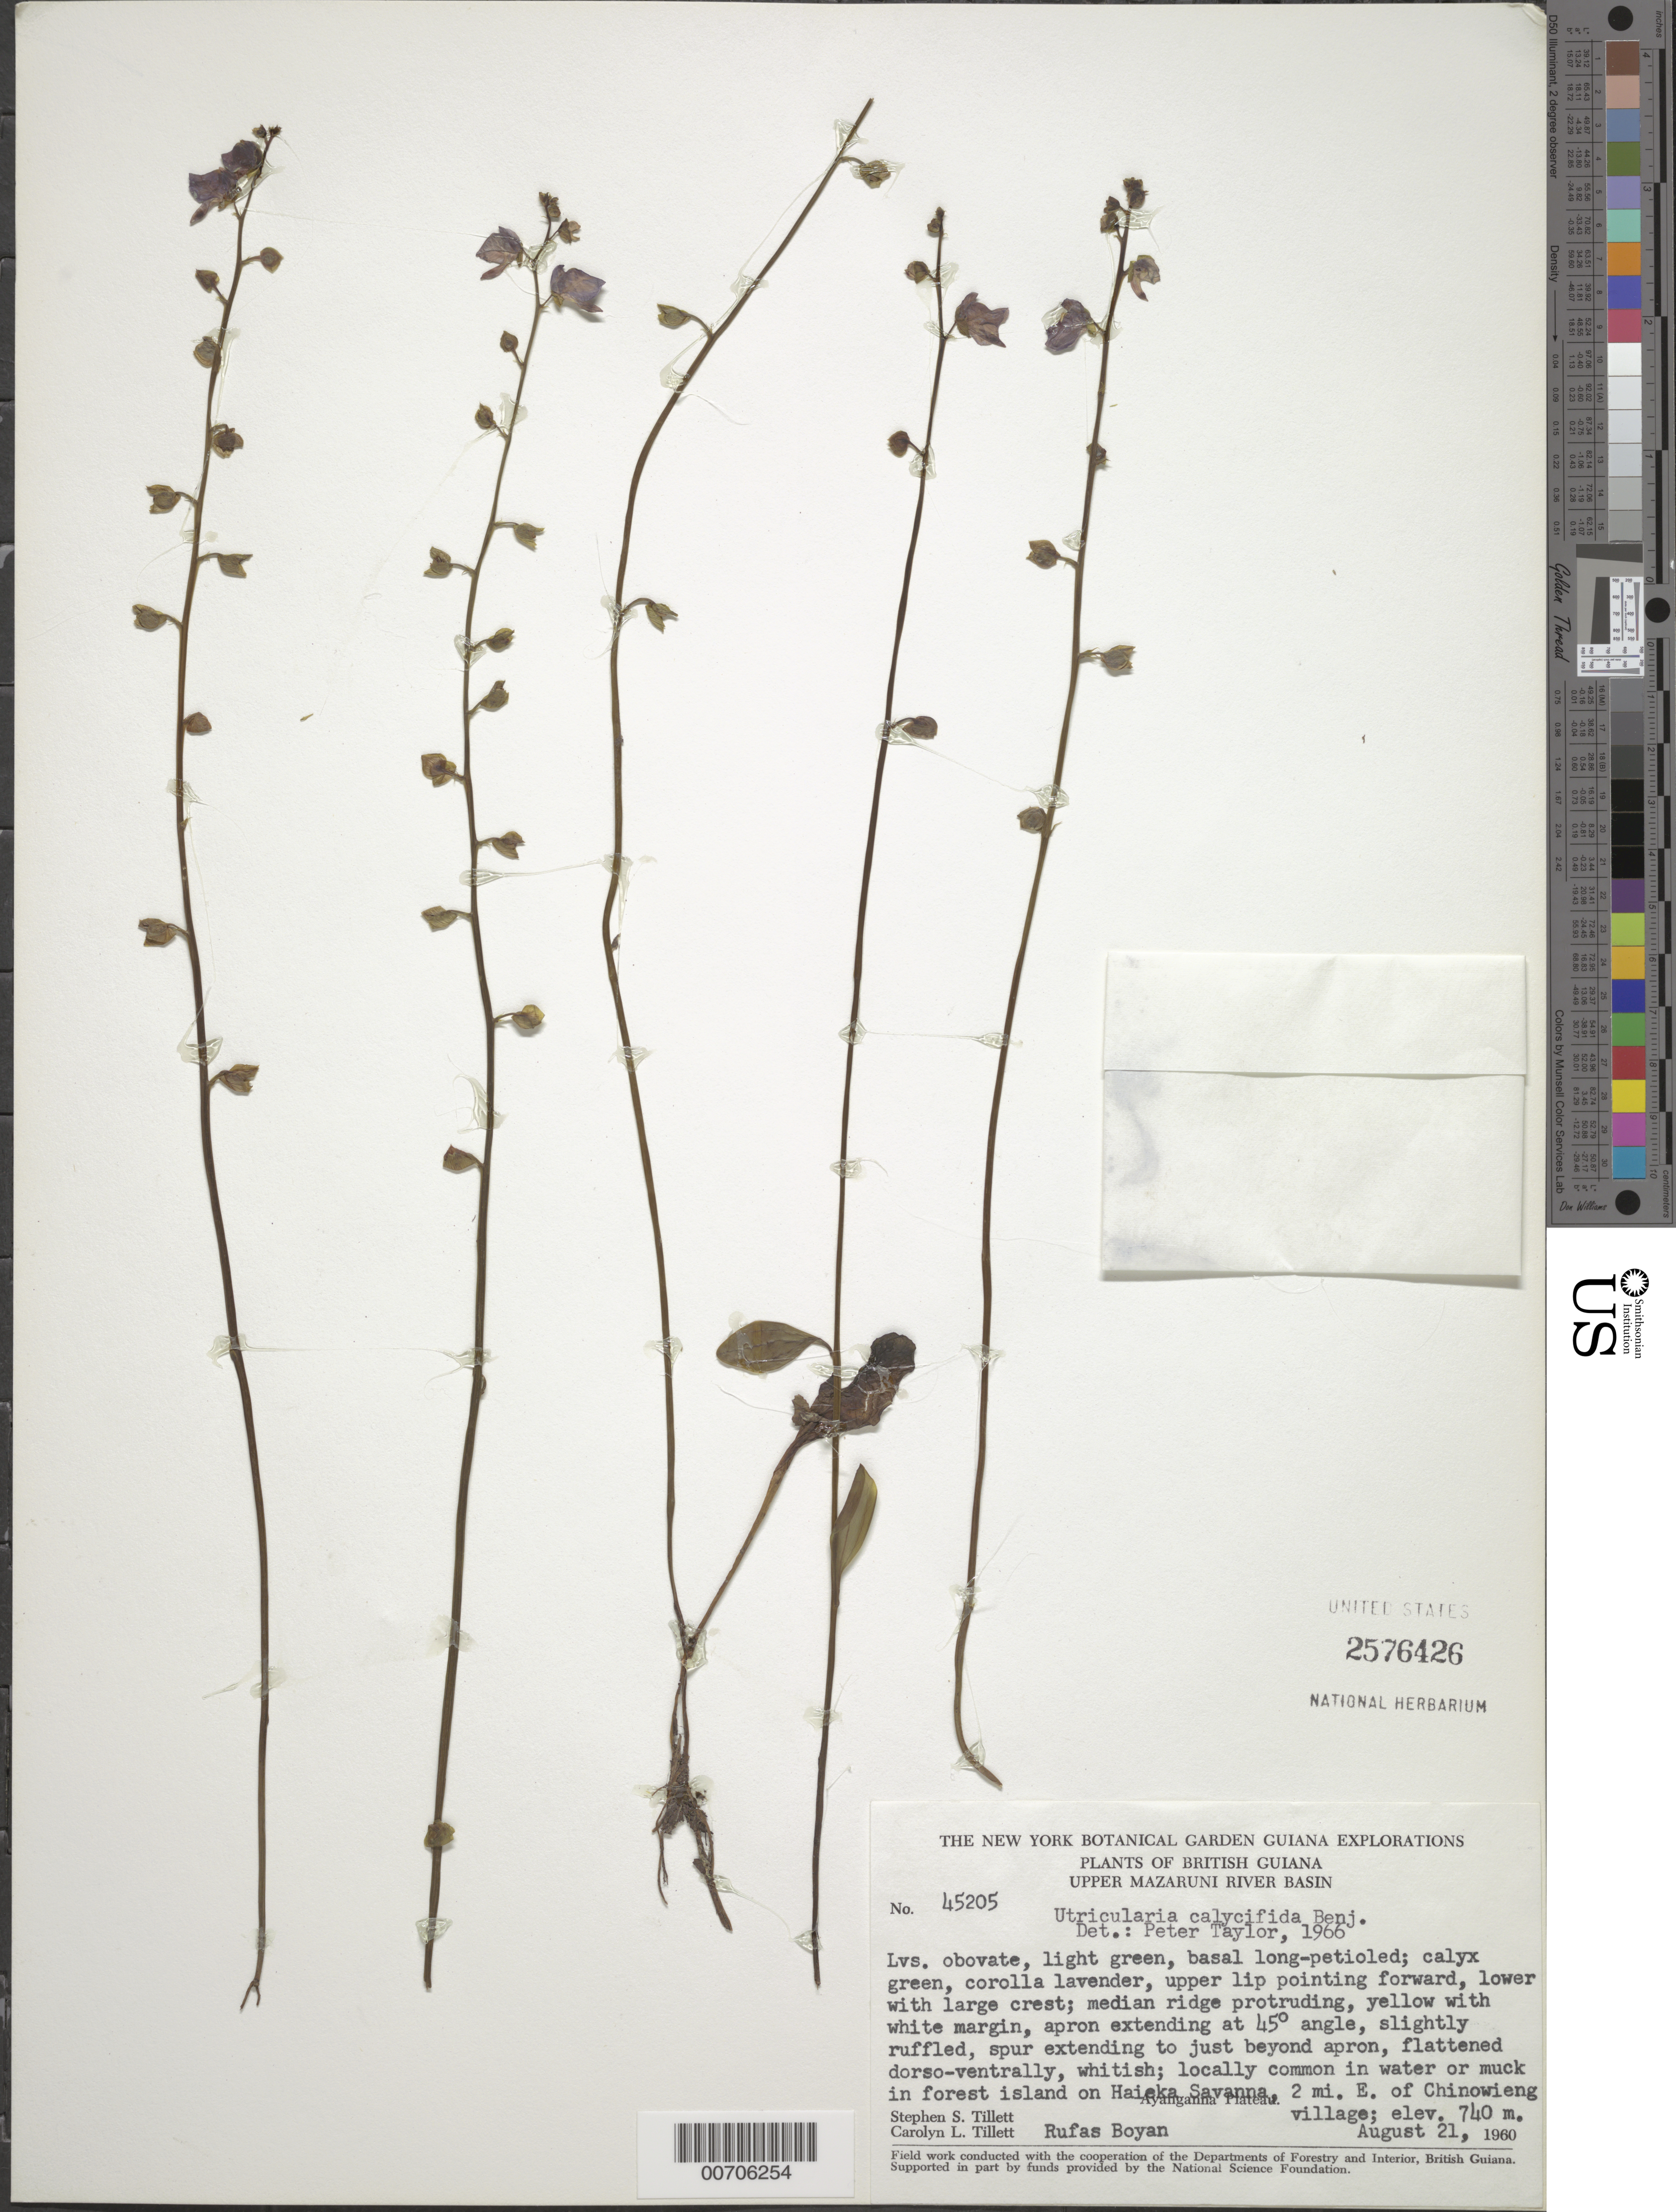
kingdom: Plantae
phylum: Tracheophyta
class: Magnoliopsida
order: Lamiales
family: Lentibulariaceae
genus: Utricularia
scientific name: Utricularia calycifida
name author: Benj.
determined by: Taylor, P.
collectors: S. S. Tillett, C. L. Tillett & R. Boyan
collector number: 45205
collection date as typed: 21-Aug-60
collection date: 1960-08-21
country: Guyana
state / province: Cuyuni-Mazaruni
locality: Ayanganna Plateau, Chinowieng V., in forest island on Haieka Savanna, 2 mi E of Chinowieng Village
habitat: In water or muck in forest island on savanna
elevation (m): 740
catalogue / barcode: US 2576426